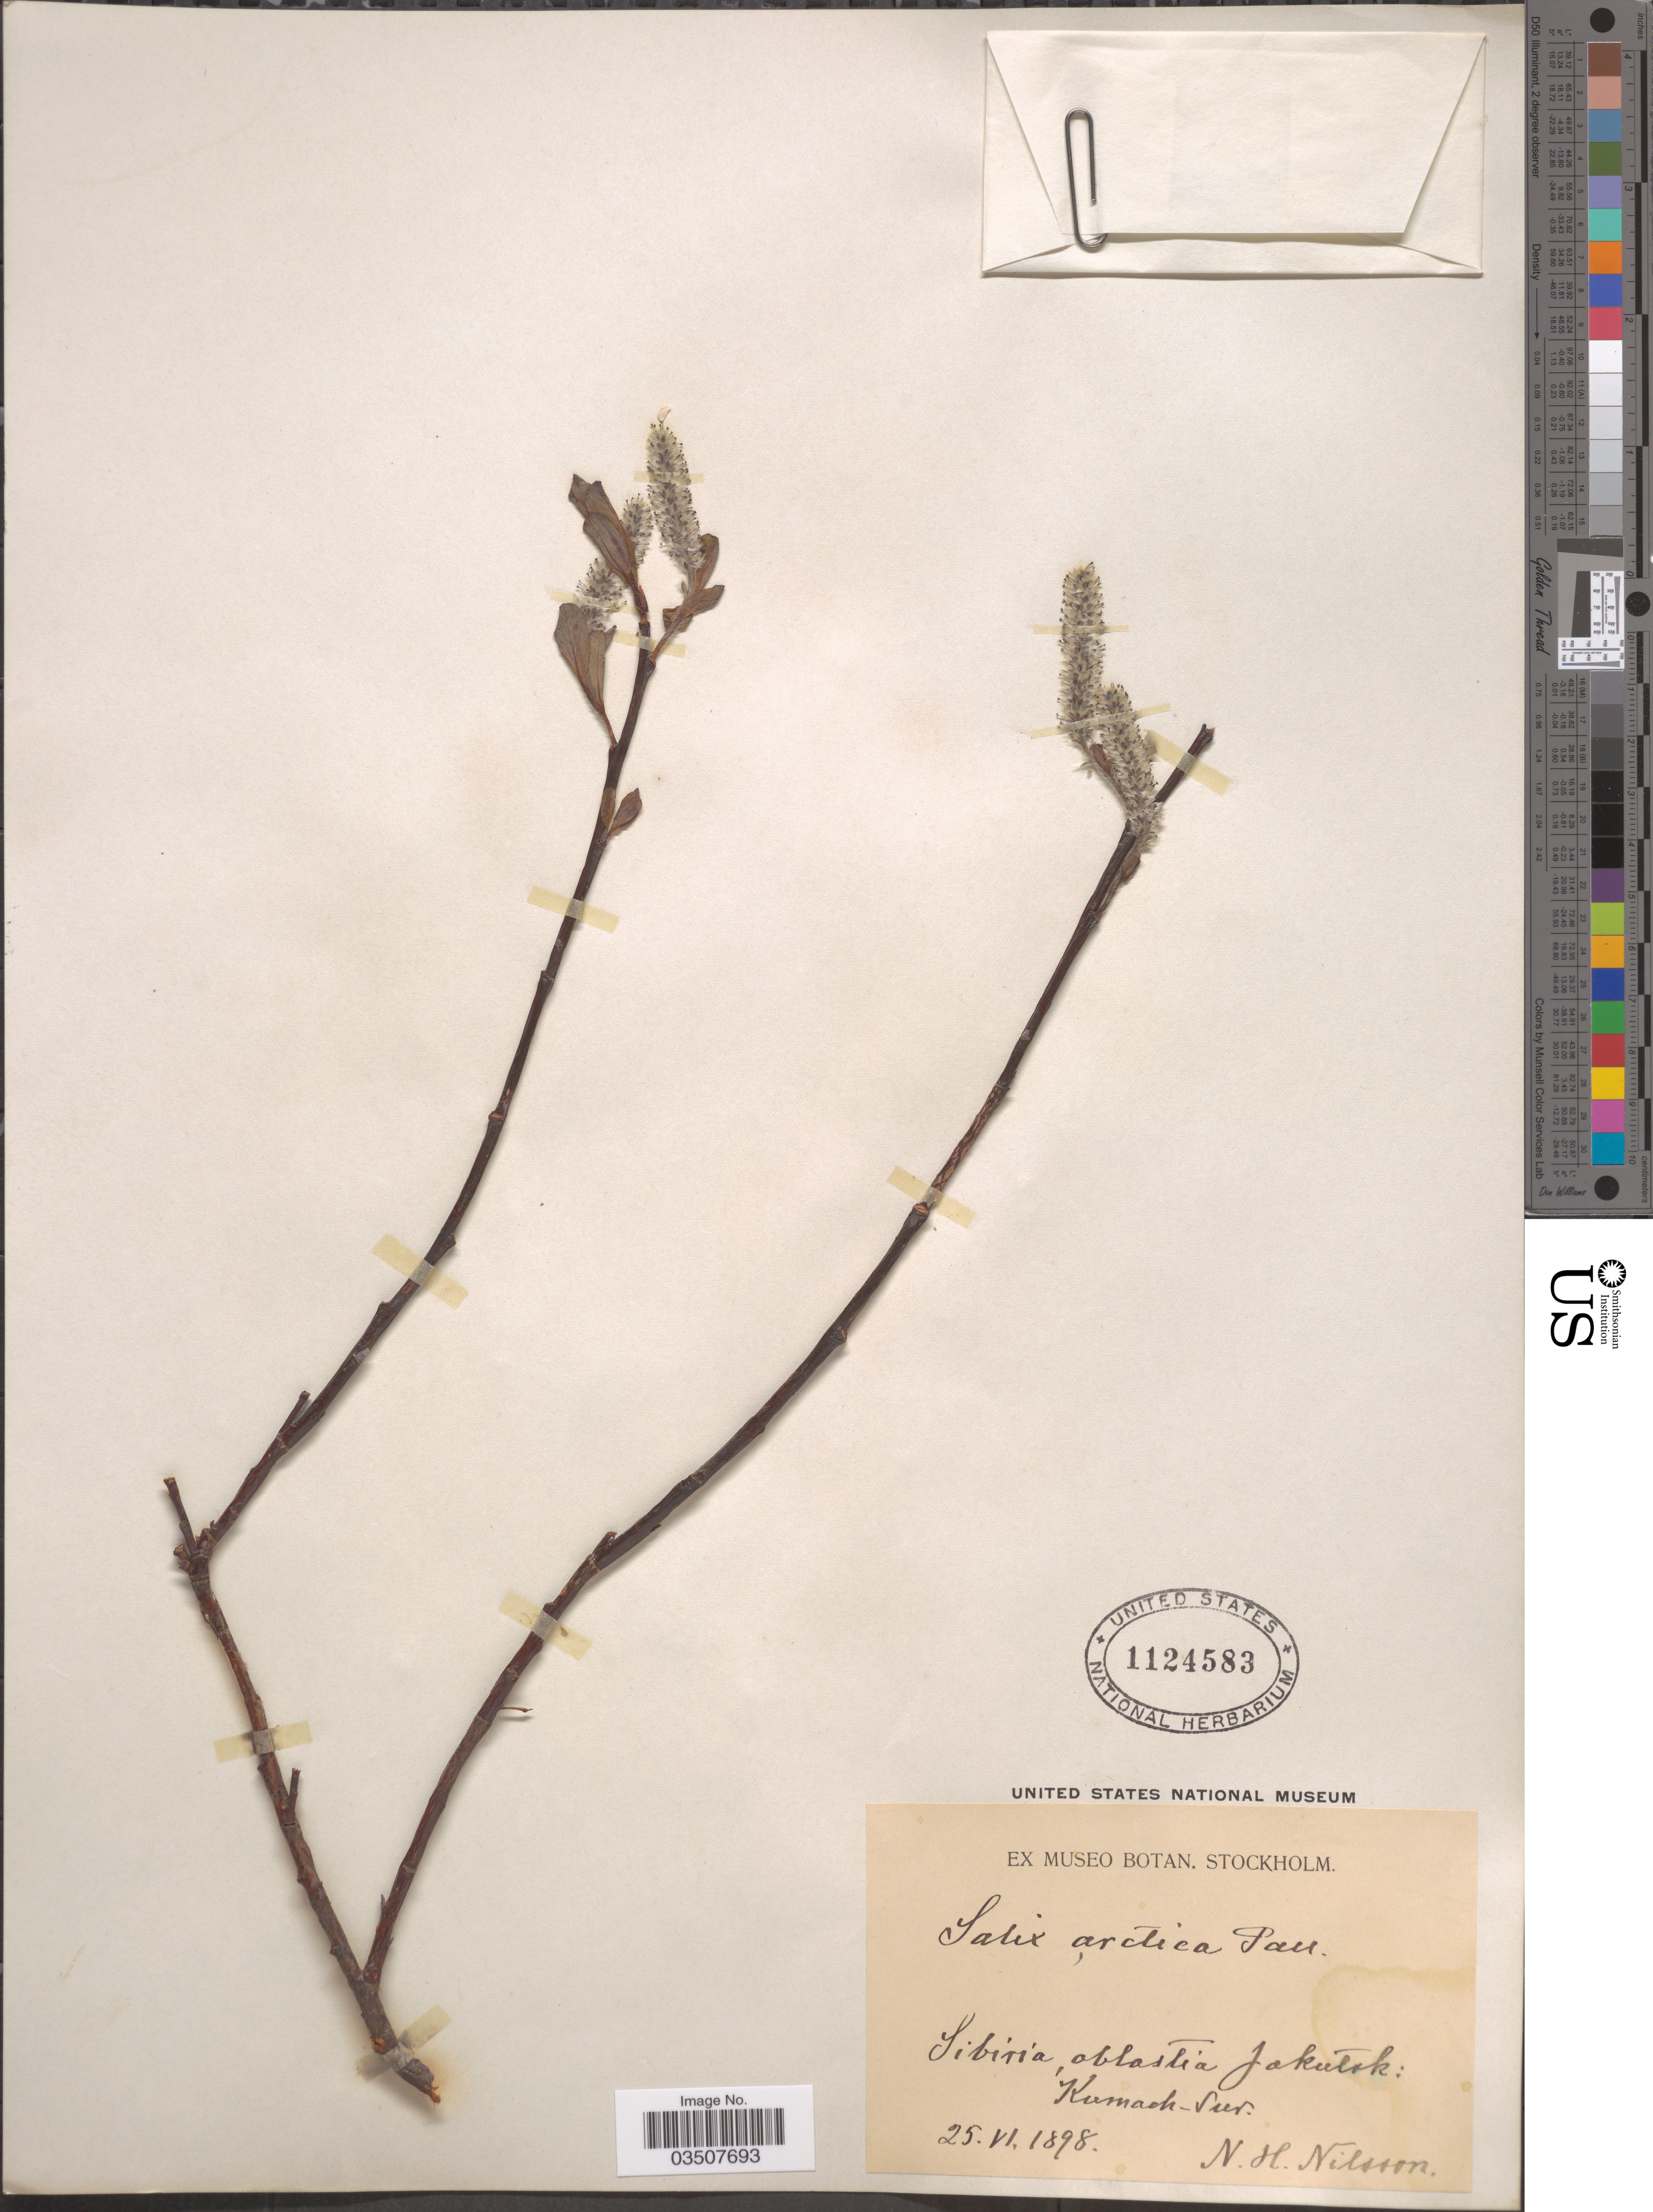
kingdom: Plantae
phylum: Tracheophyta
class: Magnoliopsida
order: Malpighiales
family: Salicaceae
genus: Salix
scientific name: Salix arctica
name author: Pall.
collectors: N. H. Nilsson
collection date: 1898-06-25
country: Russian Federation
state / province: Sakha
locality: Sibiria, oblastia Jakutsk: Kumash-Sur.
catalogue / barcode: US 1124583